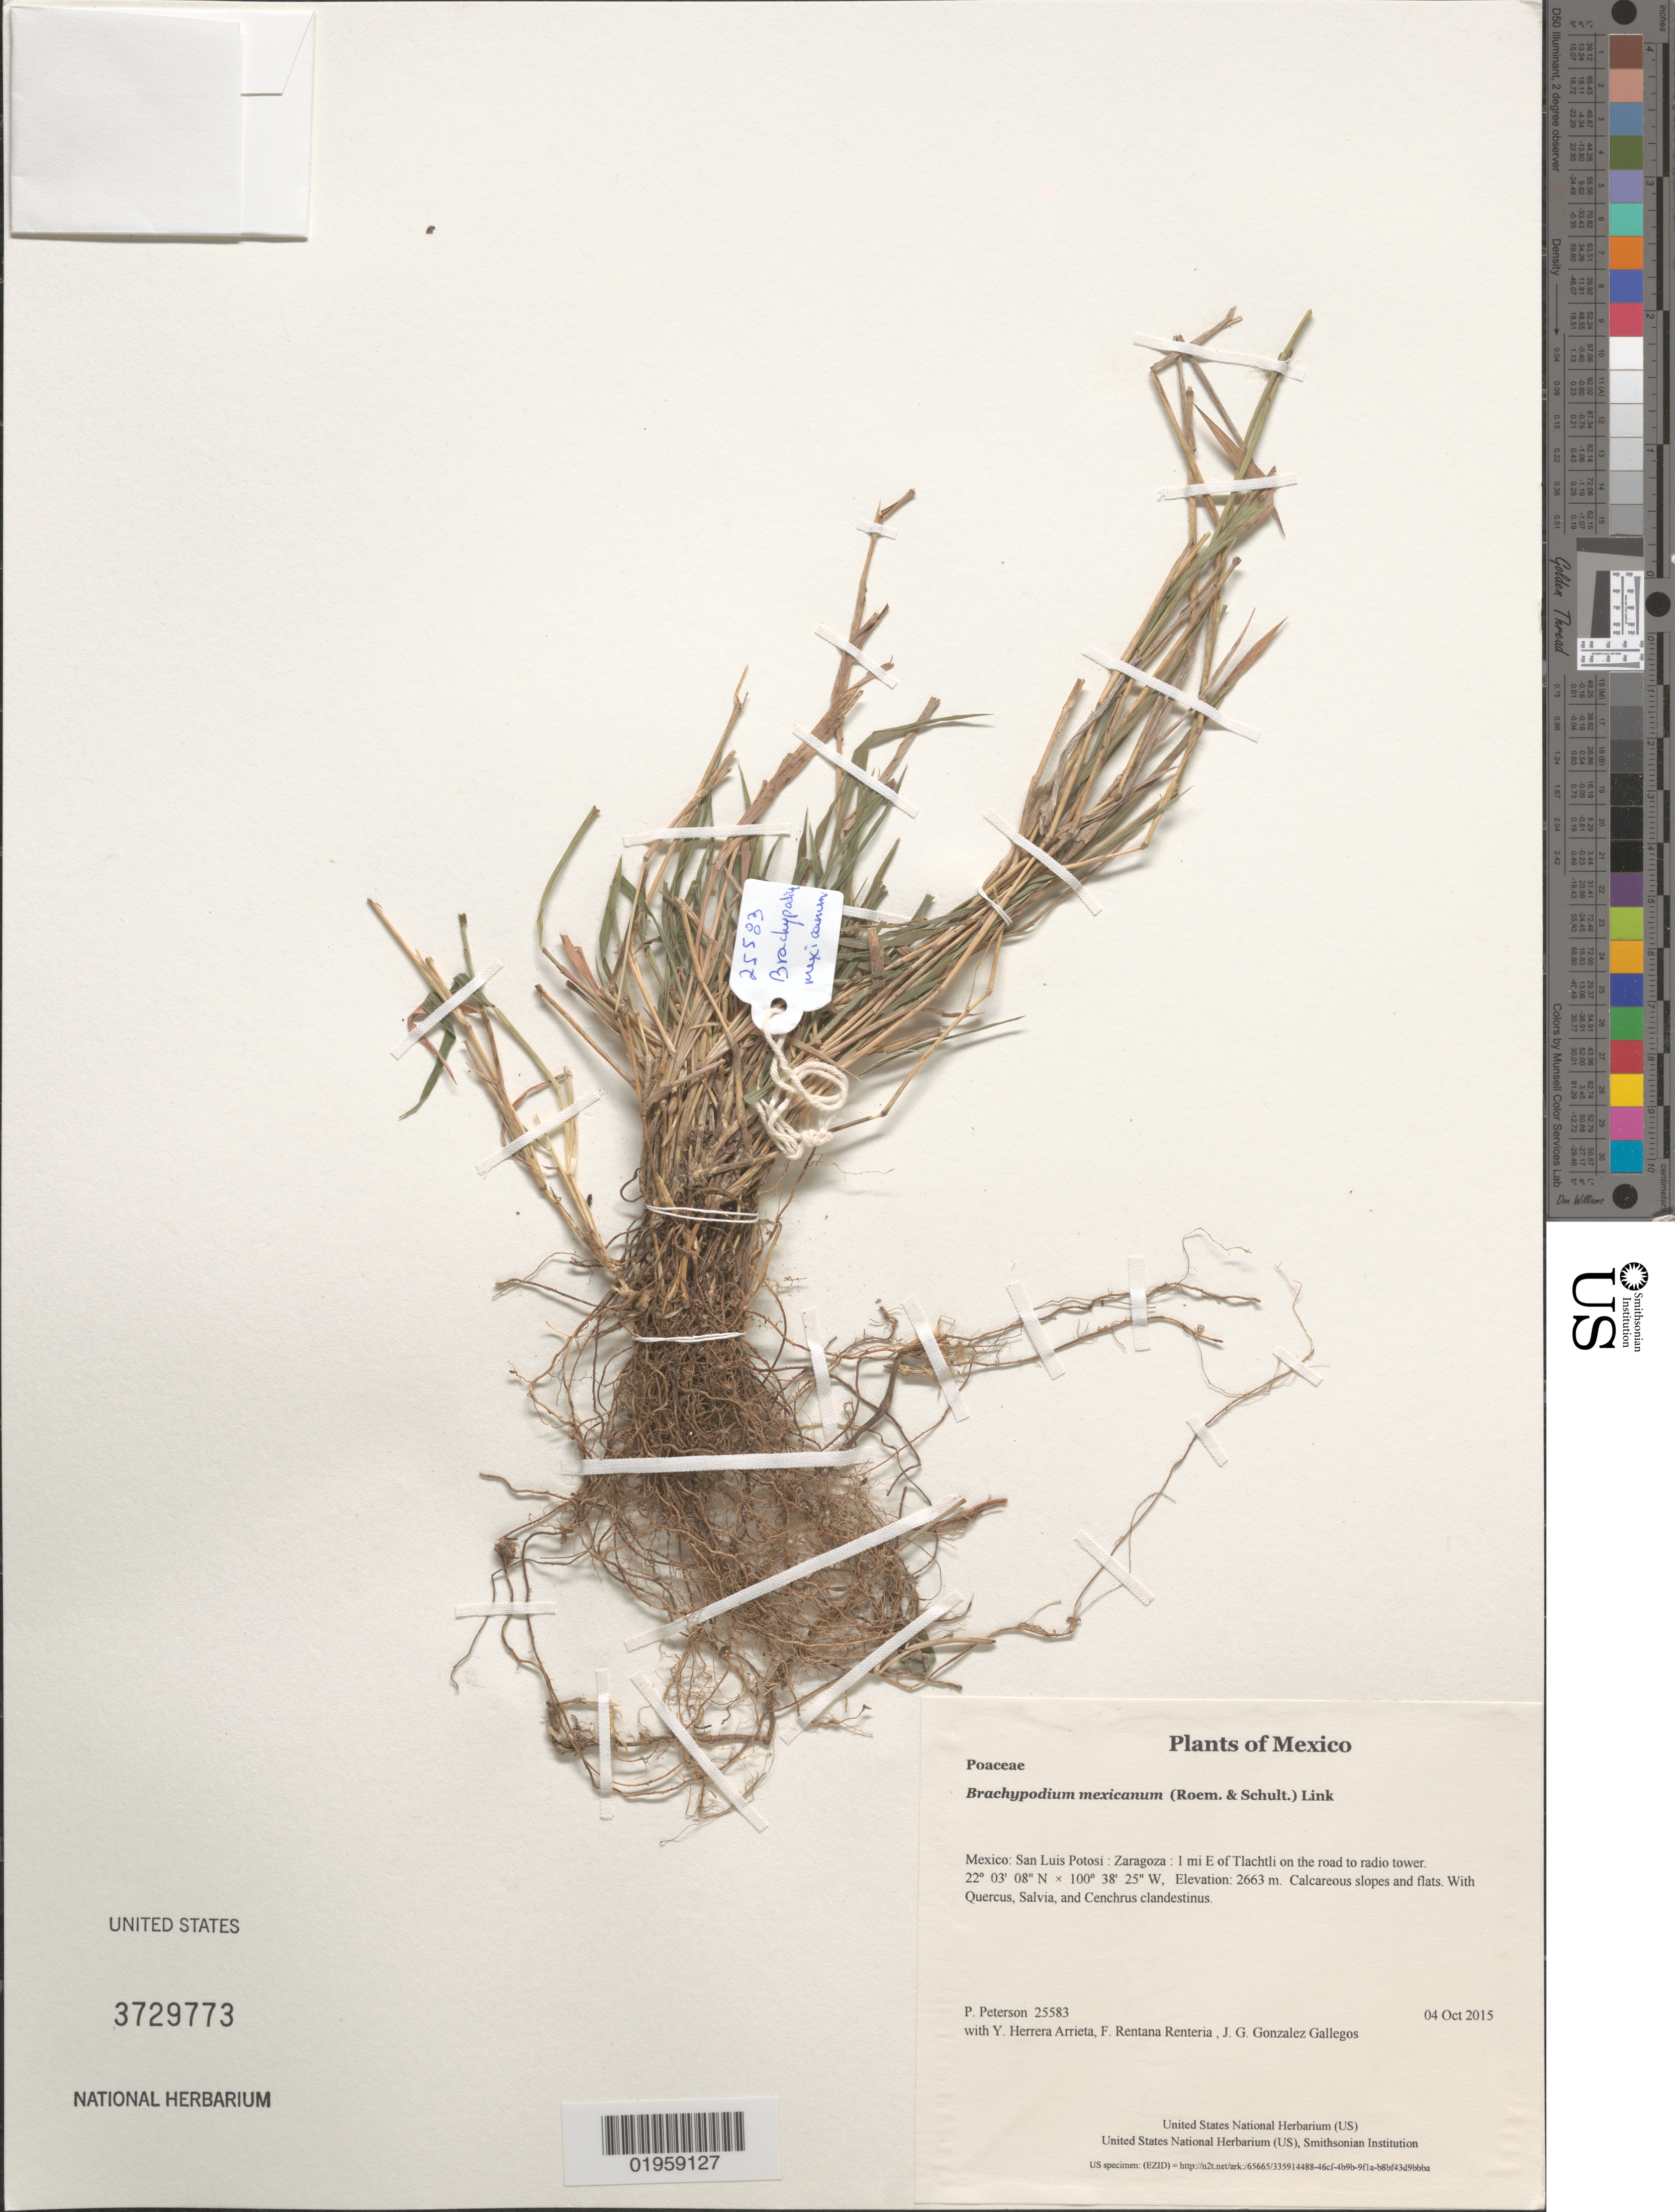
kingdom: Plantae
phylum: Tracheophyta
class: Liliopsida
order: Poales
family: Poaceae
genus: Brachypodium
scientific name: Brachypodium mexicanum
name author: (Roem. & Schult.) Link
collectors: P. M. Peterson, Y. Herrera Arrieta, F. Rentana Renteria & J. G. Gonzalez Gallegos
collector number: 25583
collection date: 2015-10-04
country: Mexico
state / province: San Luis Potosí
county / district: Zaragoza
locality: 1 mi E of Tlachtli on the road to radio tower.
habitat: Calcareous slopes and flats.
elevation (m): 2663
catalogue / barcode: US 3729773